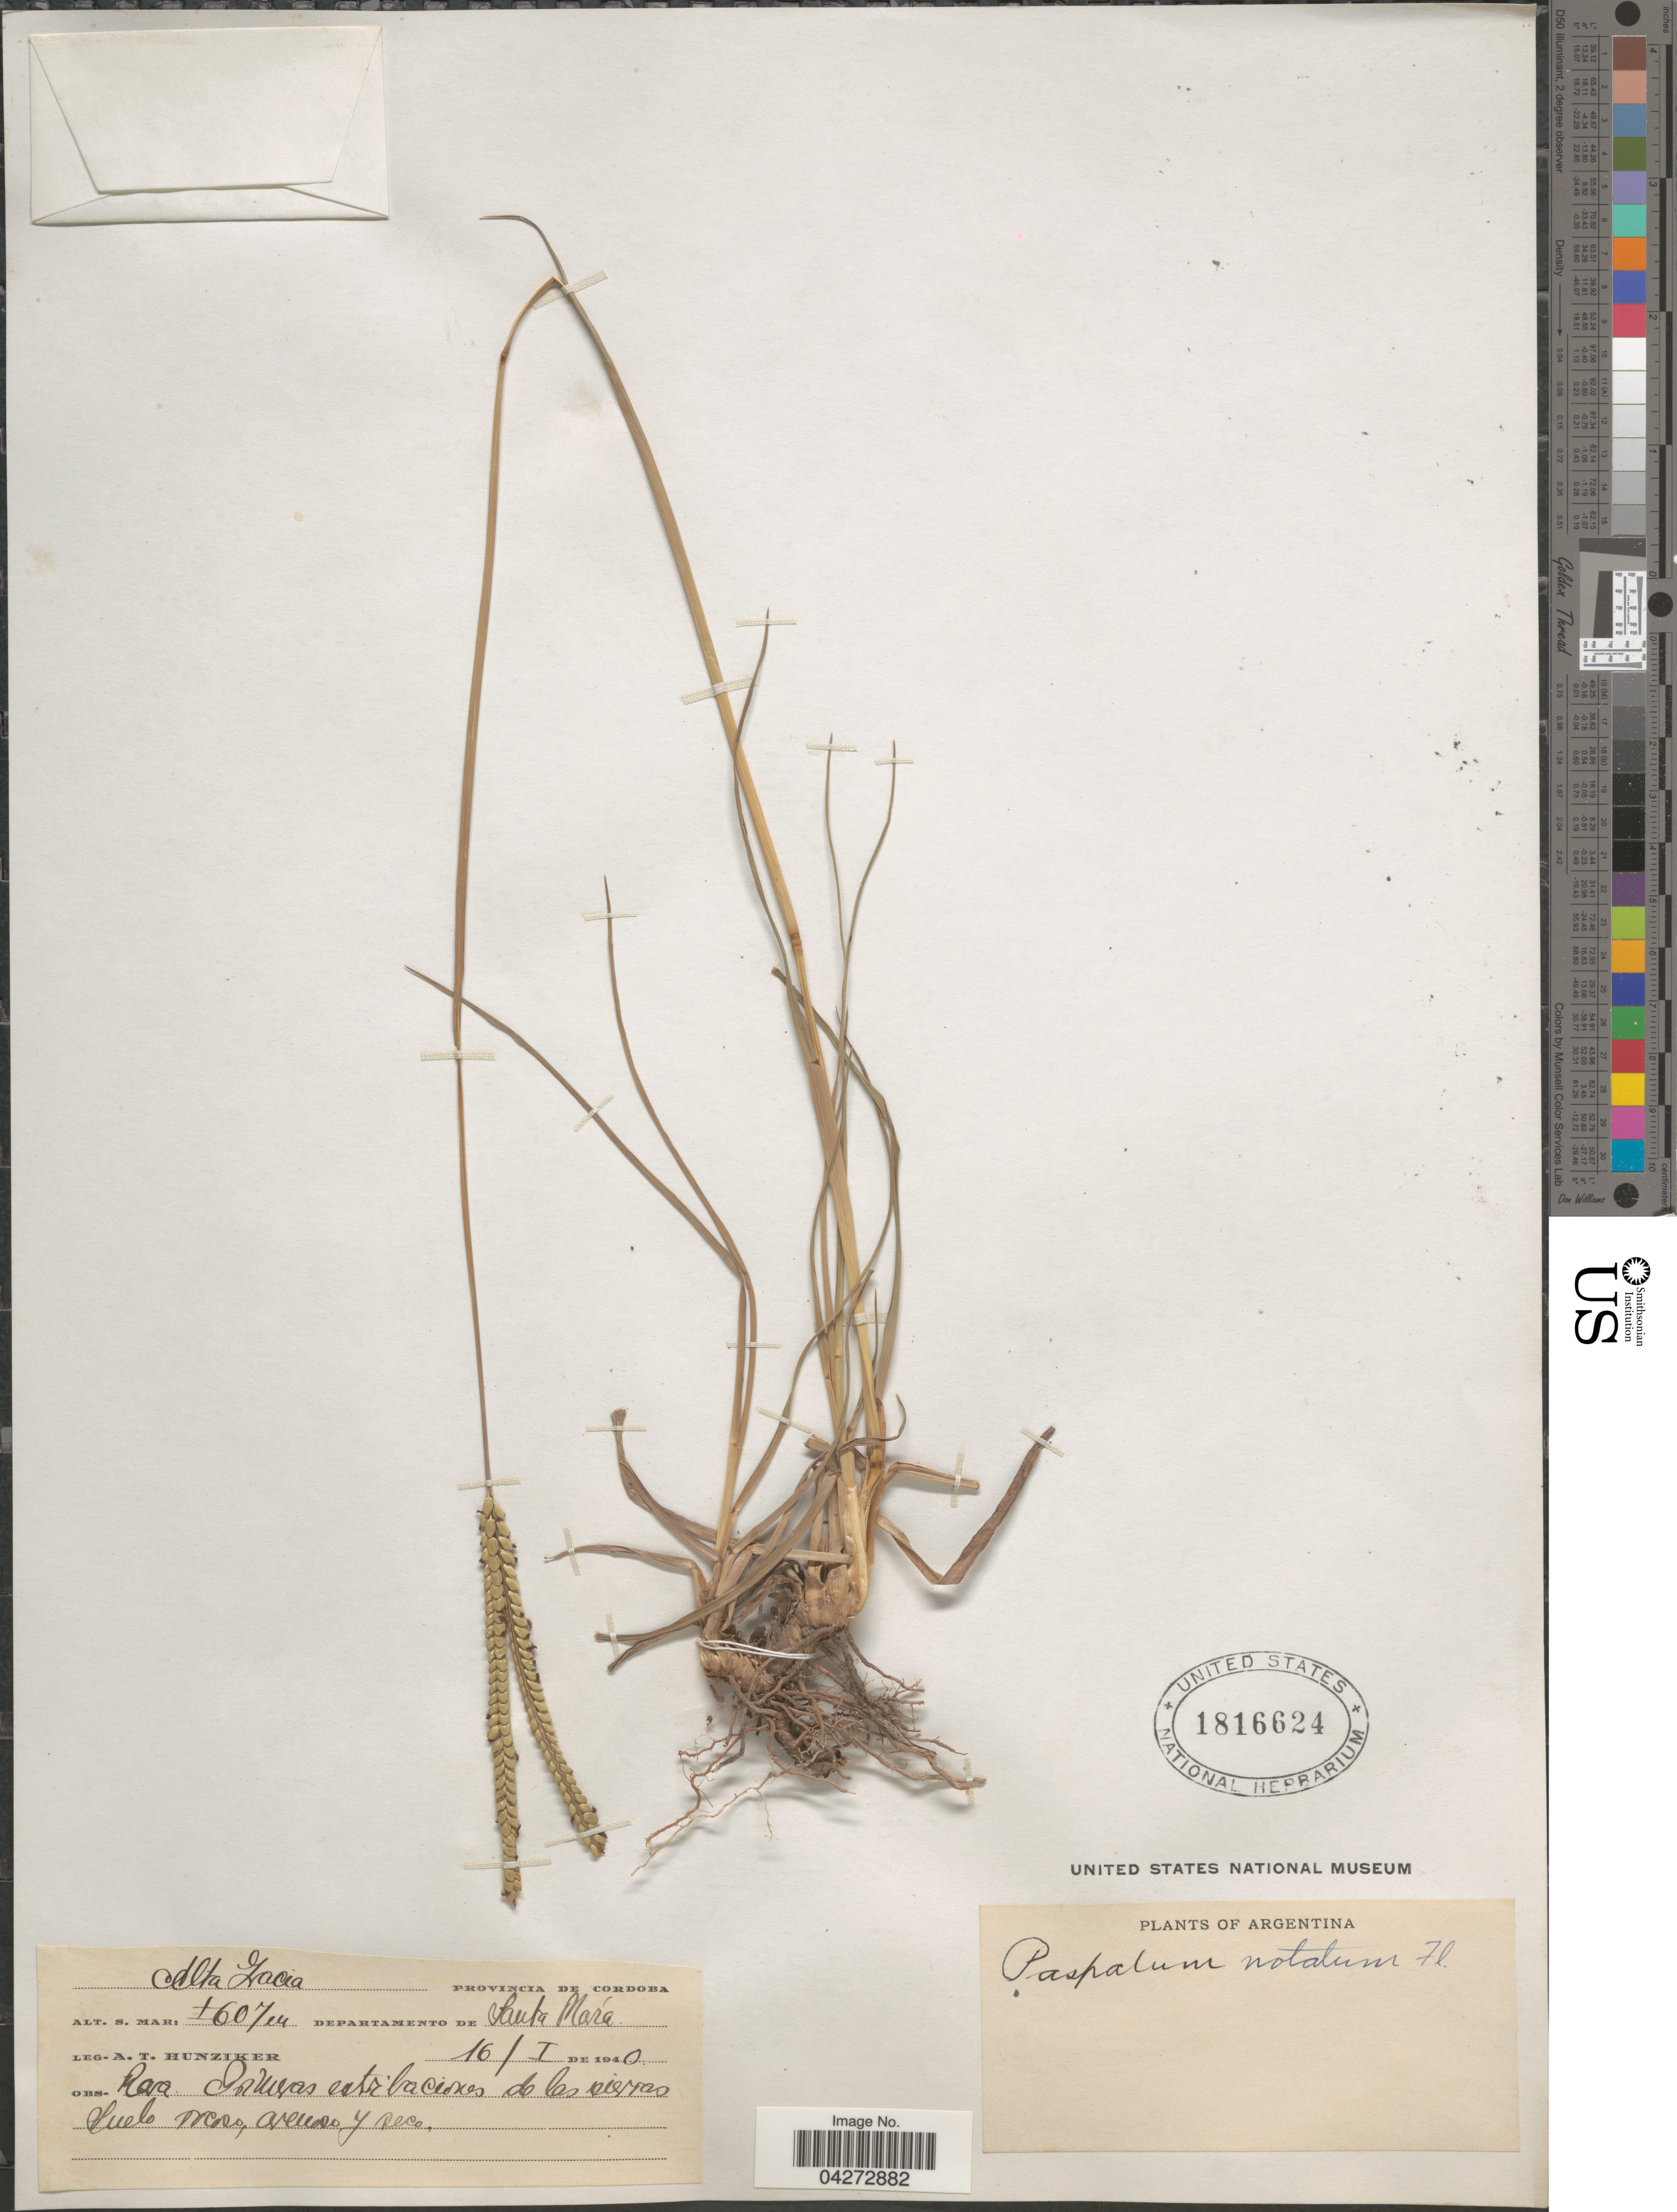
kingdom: Plantae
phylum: Tracheophyta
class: Liliopsida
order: Poales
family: Poaceae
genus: Paspalum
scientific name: Paspalum notatum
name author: Flüggé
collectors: A. T. Hunziker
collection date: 1940-01-16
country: Argentina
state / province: Cordoba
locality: Alta Gracia. Departamento de Santa Mará.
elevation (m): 607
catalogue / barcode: US 1816624